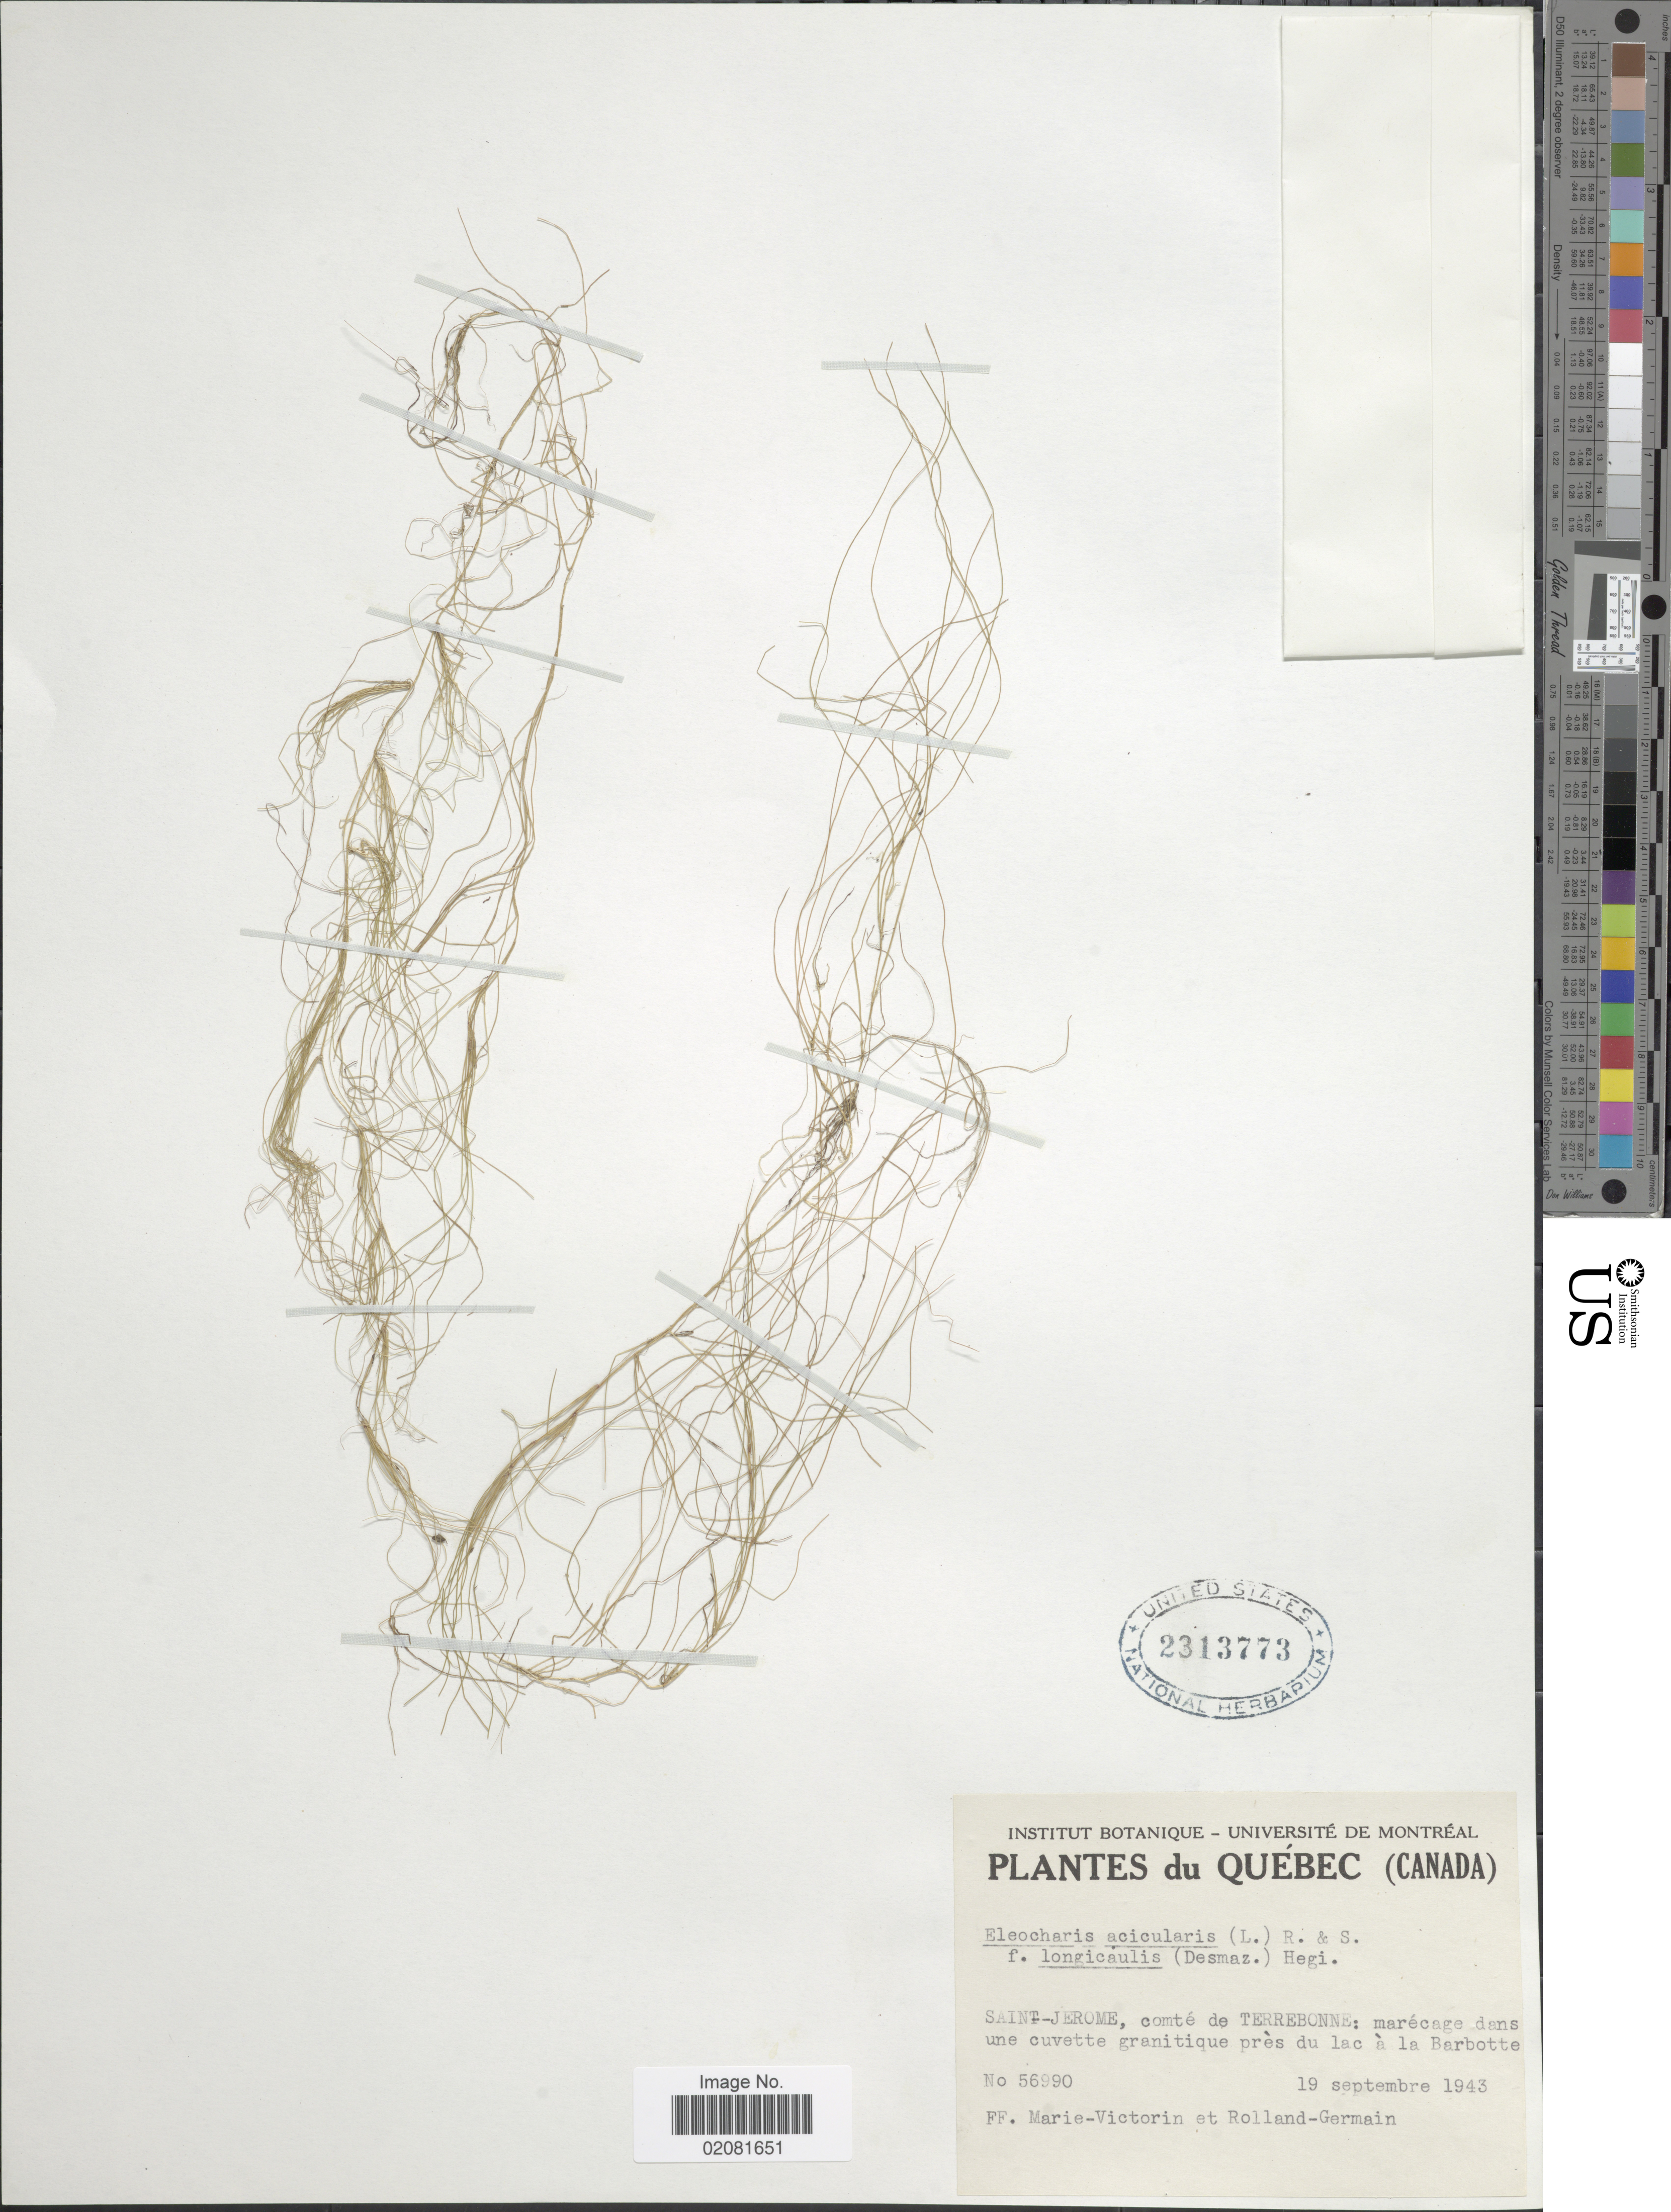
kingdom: Plantae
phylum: Tracheophyta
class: Liliopsida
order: Poales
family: Cyperaceae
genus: Eleocharis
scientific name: Eleocharis acicularis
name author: (L.) Roem. & Schult.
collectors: F. Marie-Victorin & Rolland-Germain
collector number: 56990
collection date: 1943-09-19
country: Canada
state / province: Quebec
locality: Saint-Jerome, comté de Terrebonne: marécage dans une cuvette granitique près du lac à la Barbotte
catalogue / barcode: US 2313773